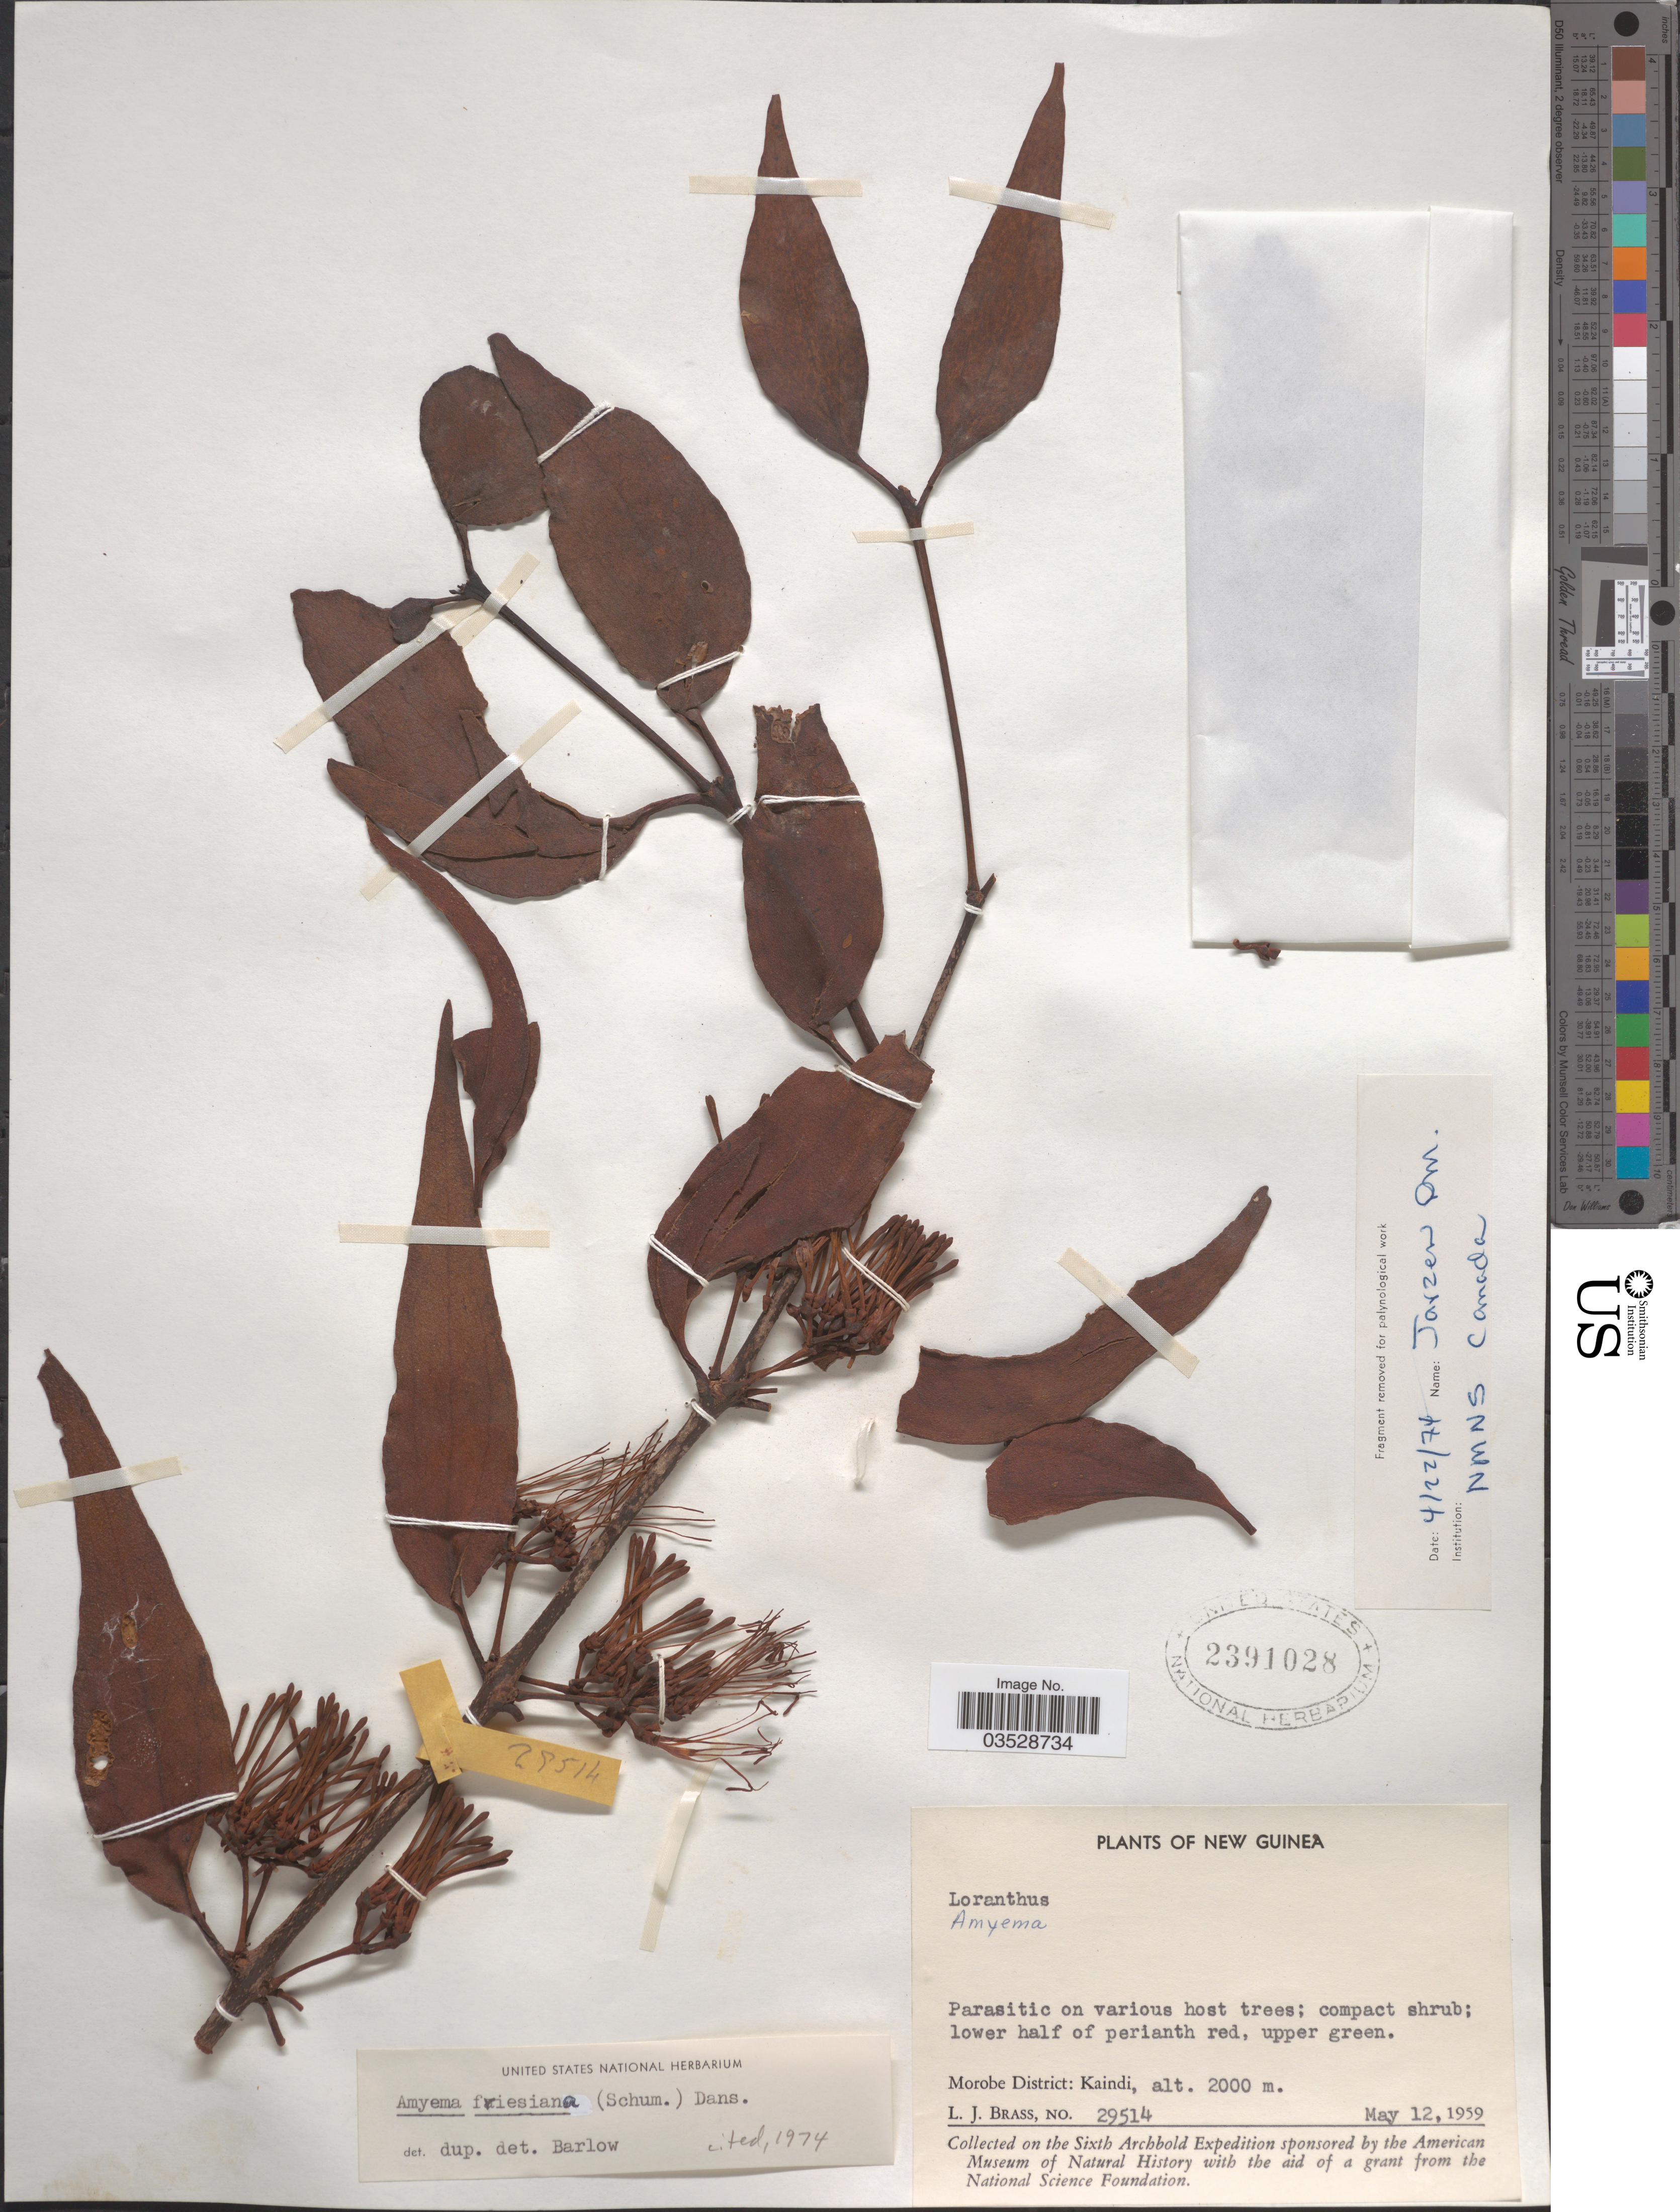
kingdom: Plantae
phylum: Tracheophyta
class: Magnoliopsida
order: Santalales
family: Loranthaceae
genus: Amyema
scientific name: Amyema friesiana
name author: (K. Schum.) Danser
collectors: L. J. Brass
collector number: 29514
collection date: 1959-05-12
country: Papua New Guinea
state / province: Morobe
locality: New Guinea. Morobe District: Kaindi.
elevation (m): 2000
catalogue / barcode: US 2391028